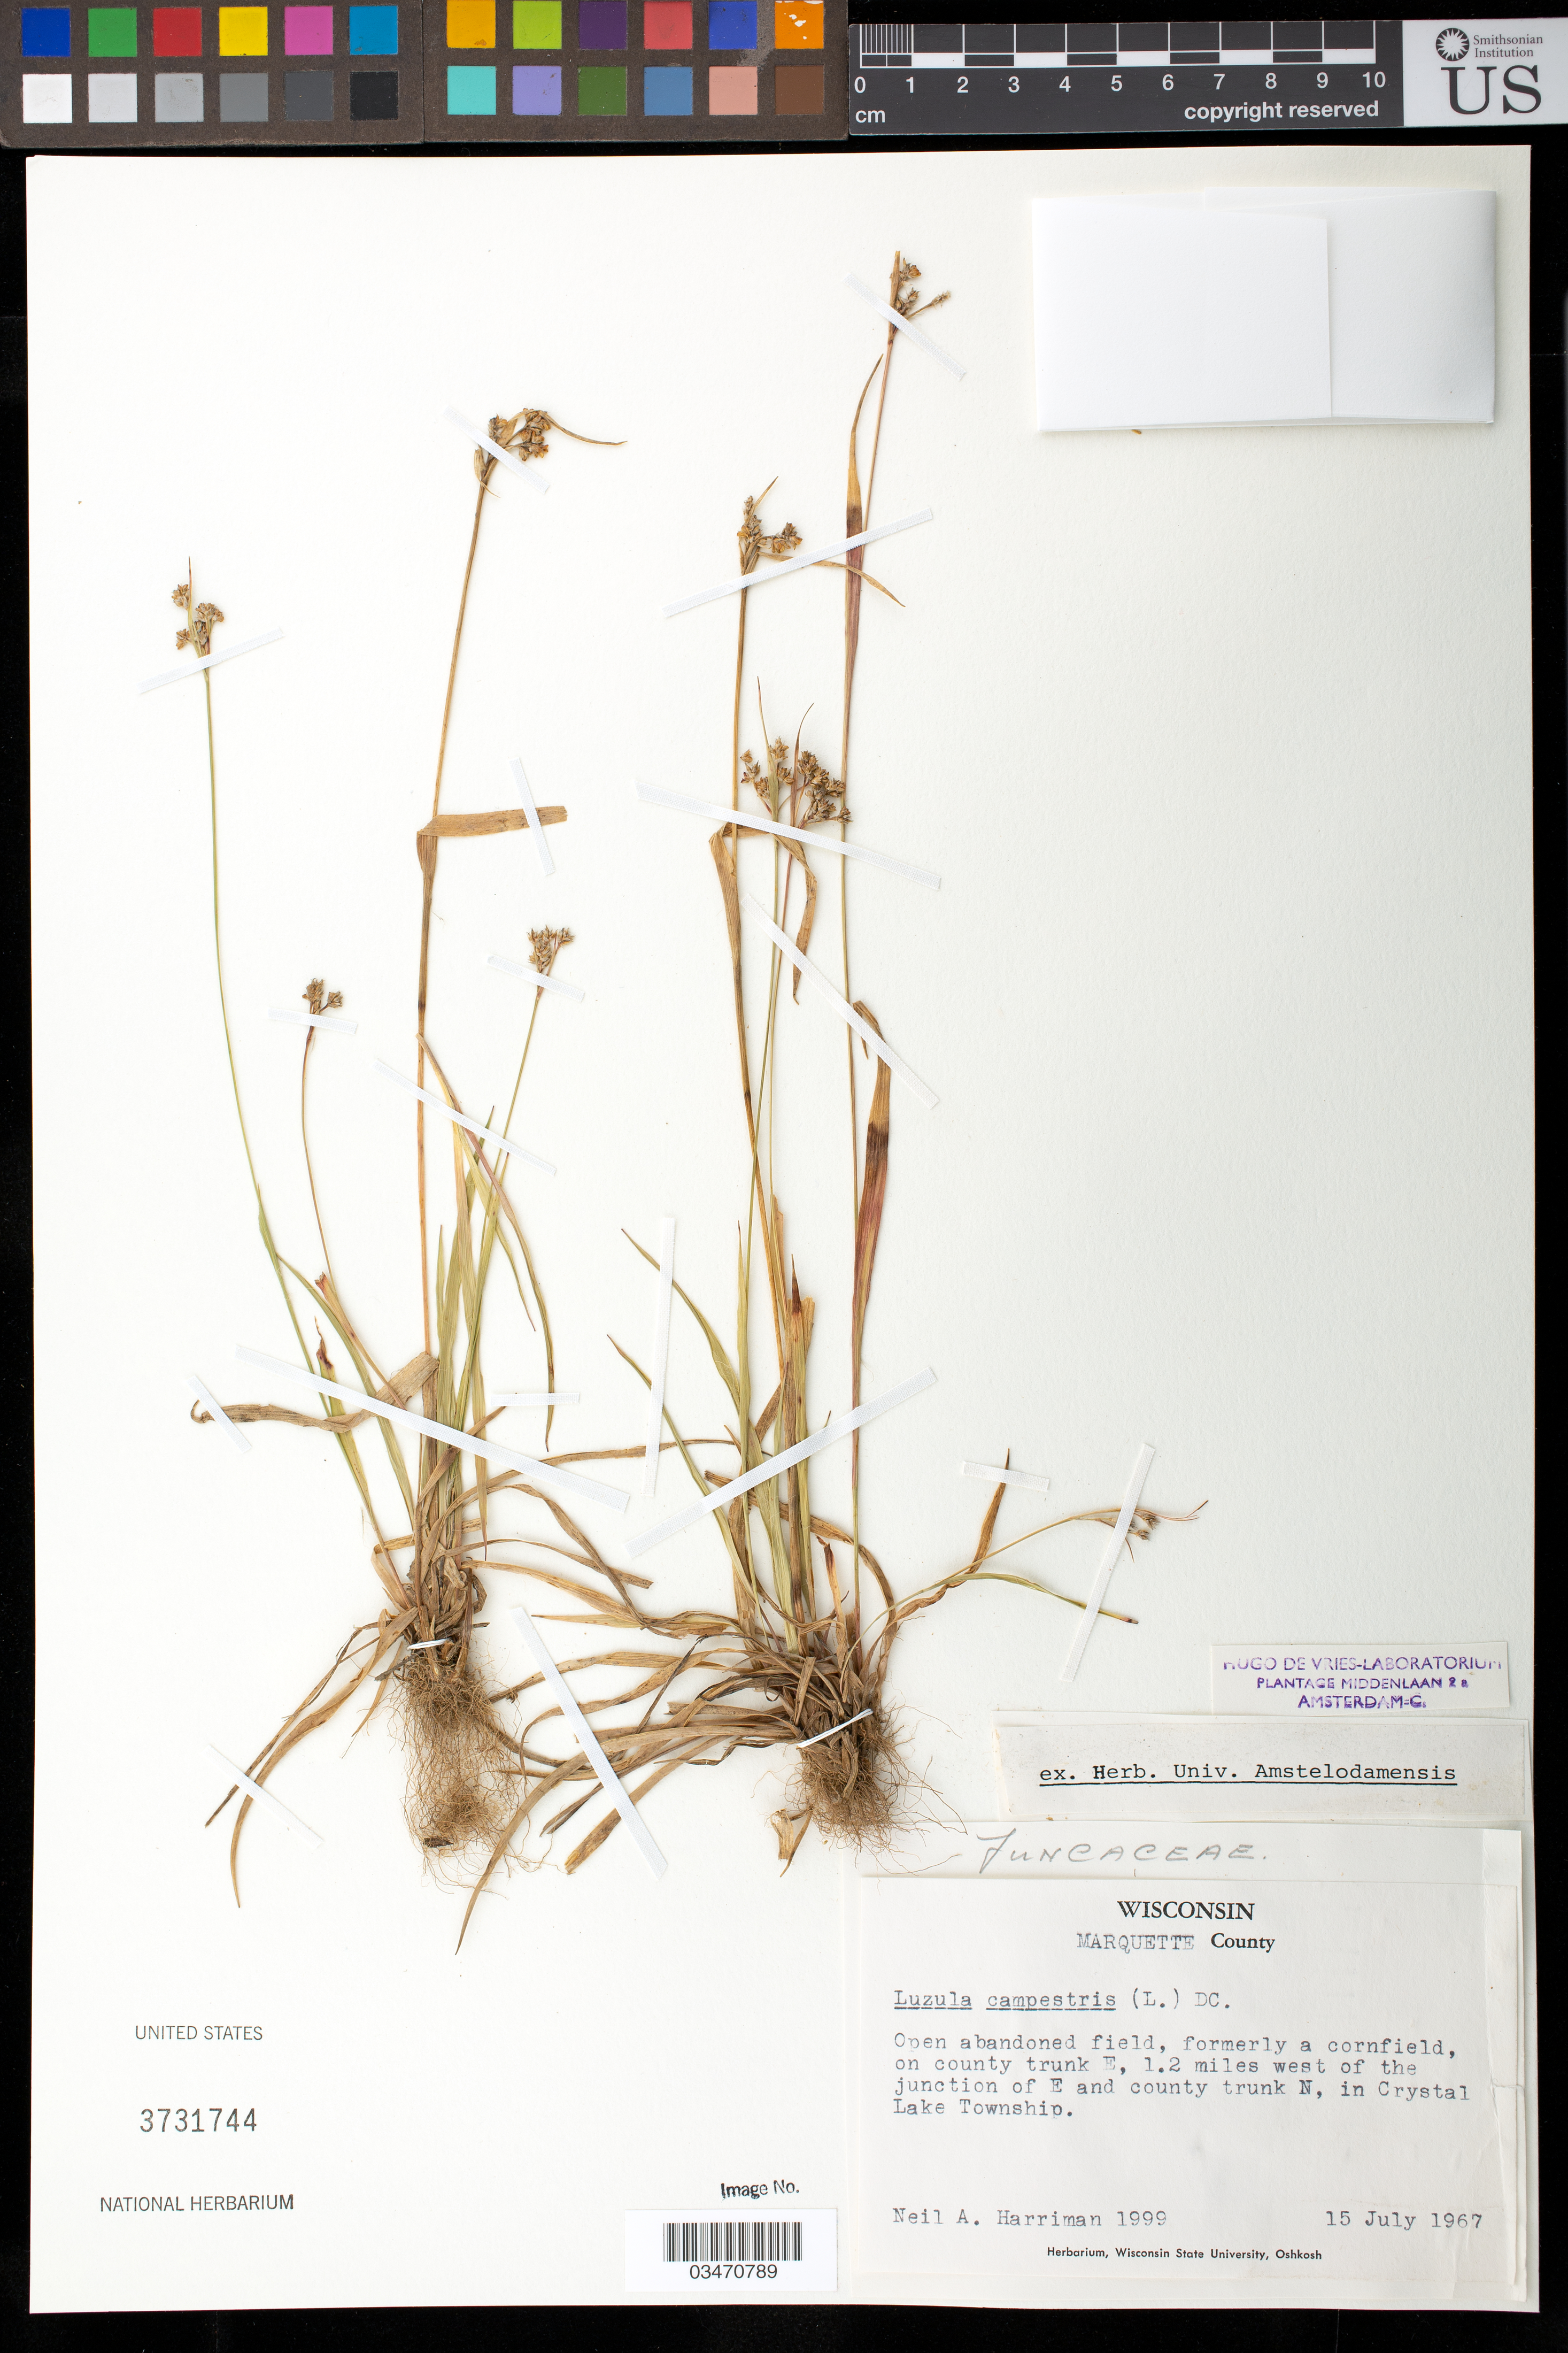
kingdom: Plantae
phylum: Tracheophyta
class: Liliopsida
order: Poales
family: Juncaceae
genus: Luzula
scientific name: Luzula campestris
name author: (L.) DC.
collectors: N. A. Harriman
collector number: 1999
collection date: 1967-07-15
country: United States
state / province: Wisconsin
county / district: Marquette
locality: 1.2 mi. W of the jct of E and county trunk N in Crystal Lake Township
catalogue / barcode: US 3731744